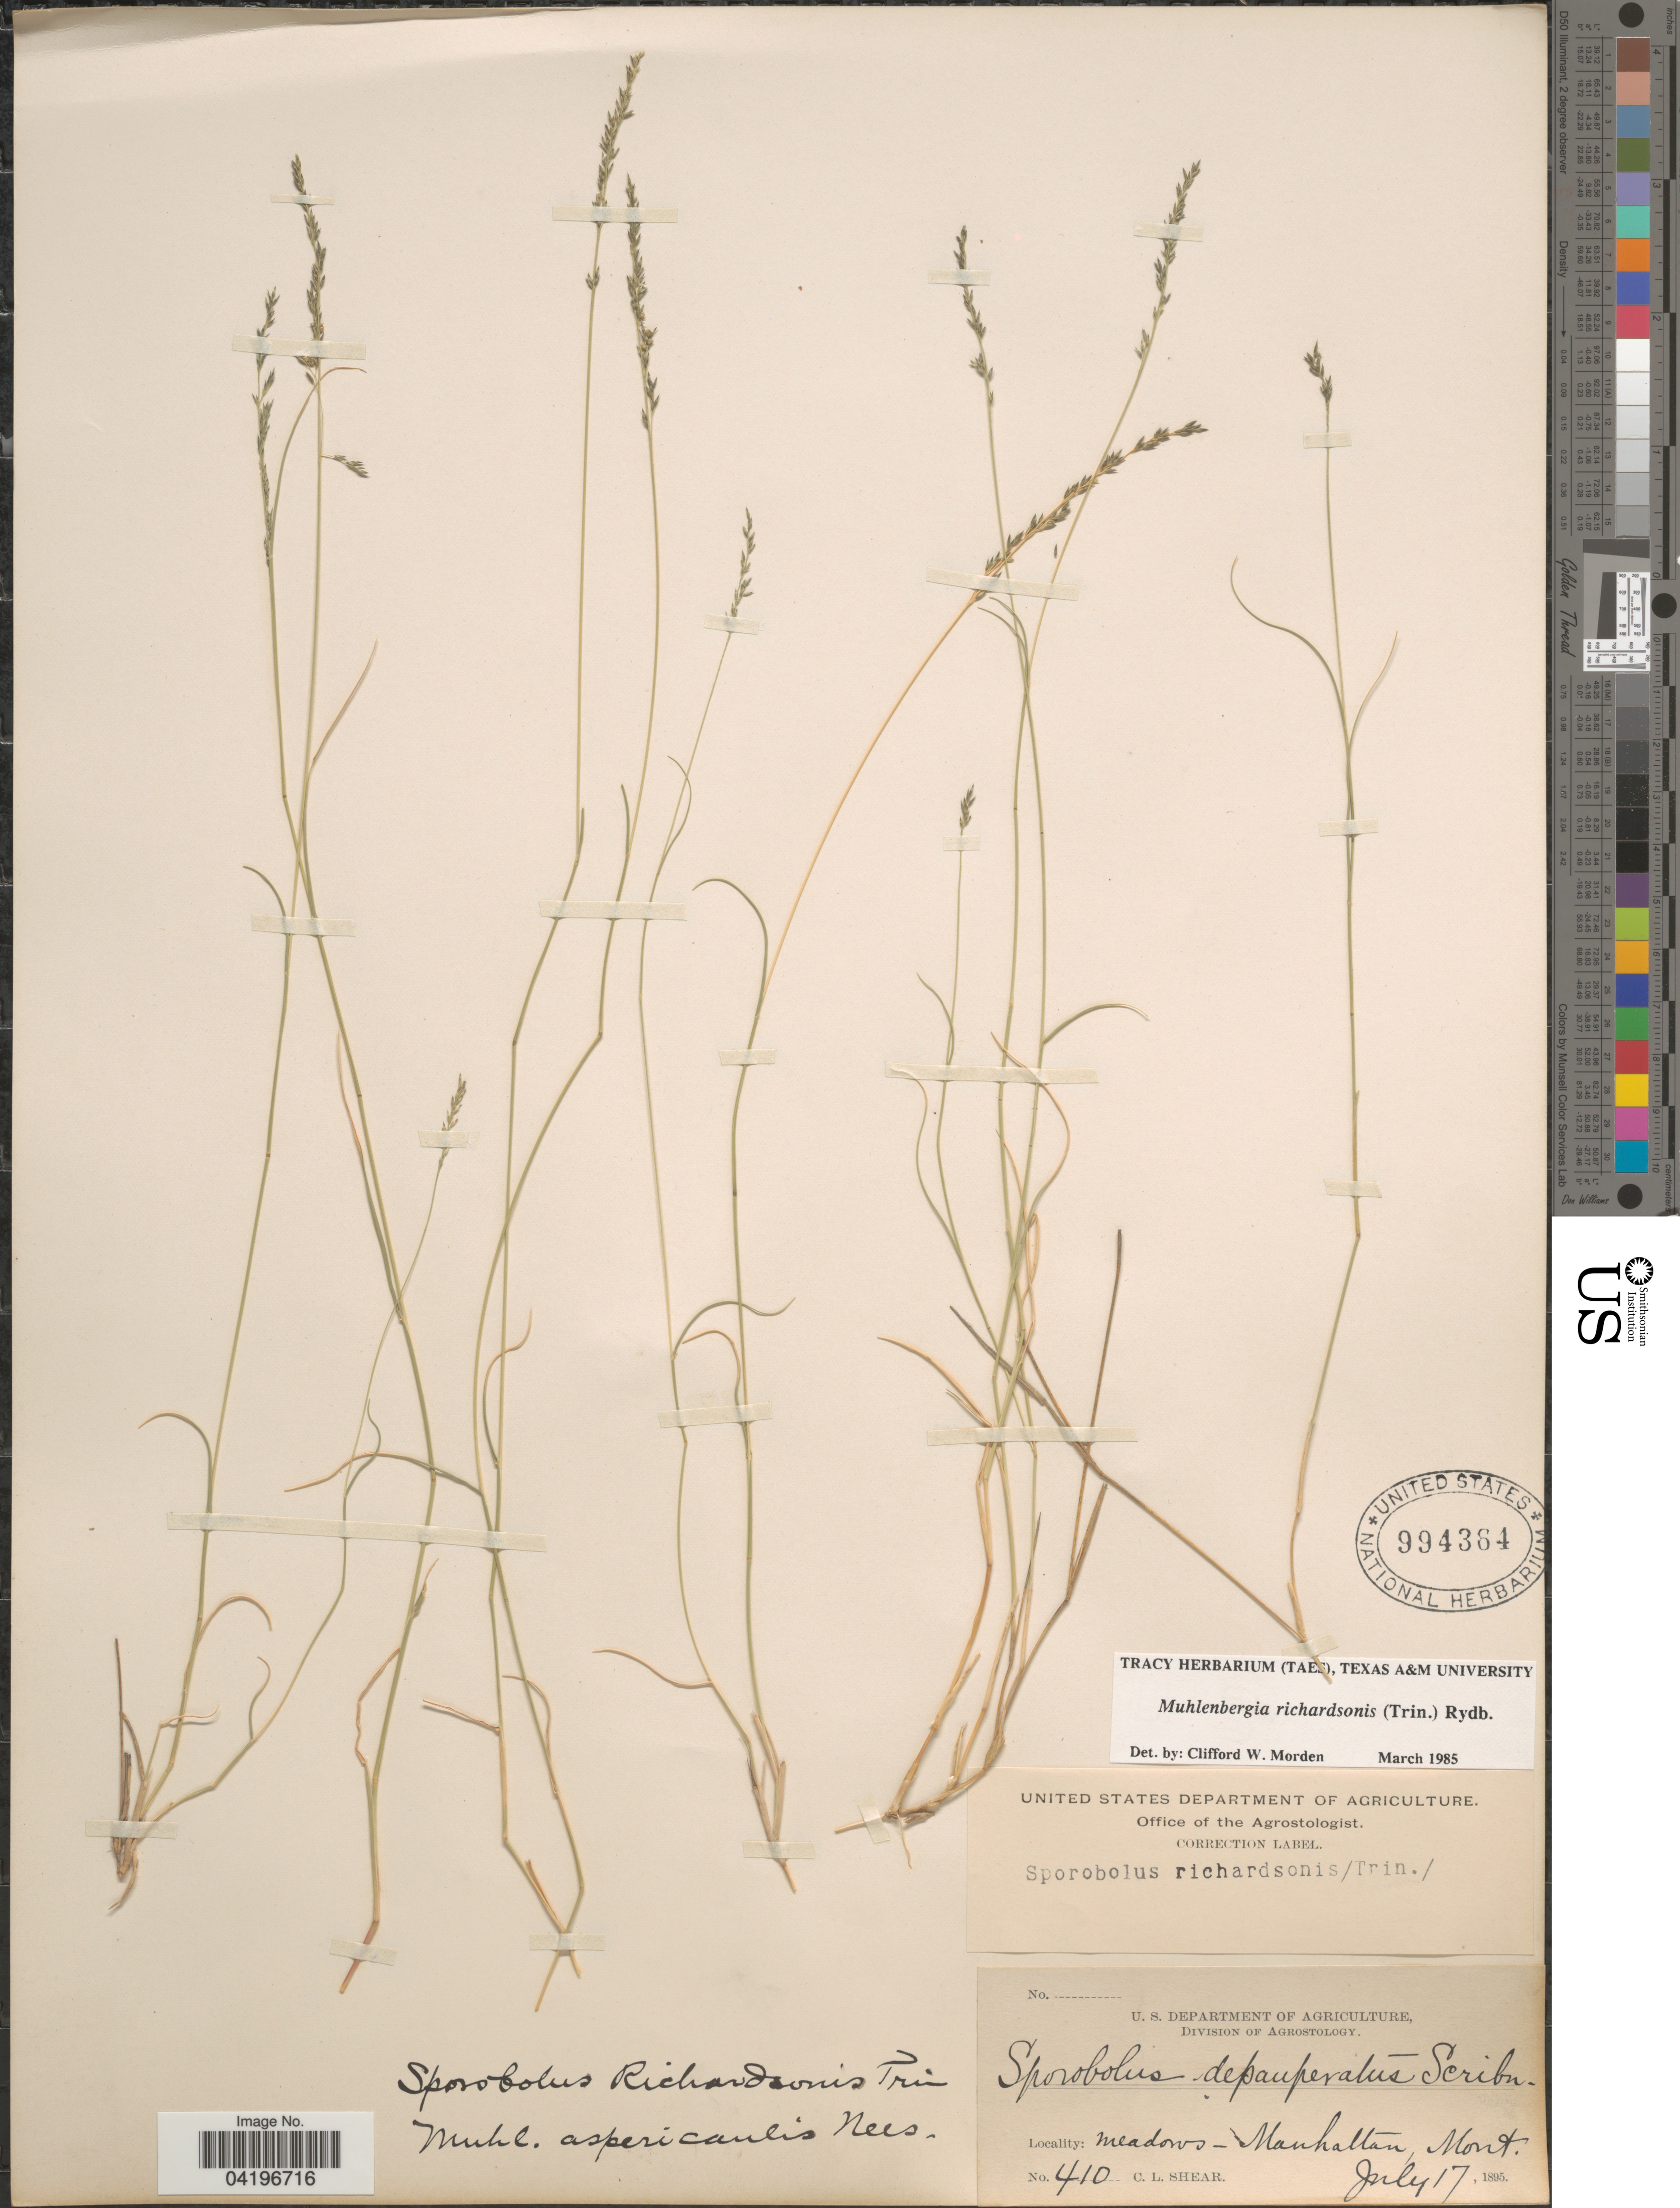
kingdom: Plantae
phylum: Tracheophyta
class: Liliopsida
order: Poales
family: Poaceae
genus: Muhlenbergia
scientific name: Muhlenbergia richardsonis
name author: (Trin.) Rydb.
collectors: C. L. Shear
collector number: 410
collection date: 1895-07-17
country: United States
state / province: Montana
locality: Manhattan.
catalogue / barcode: US 994364